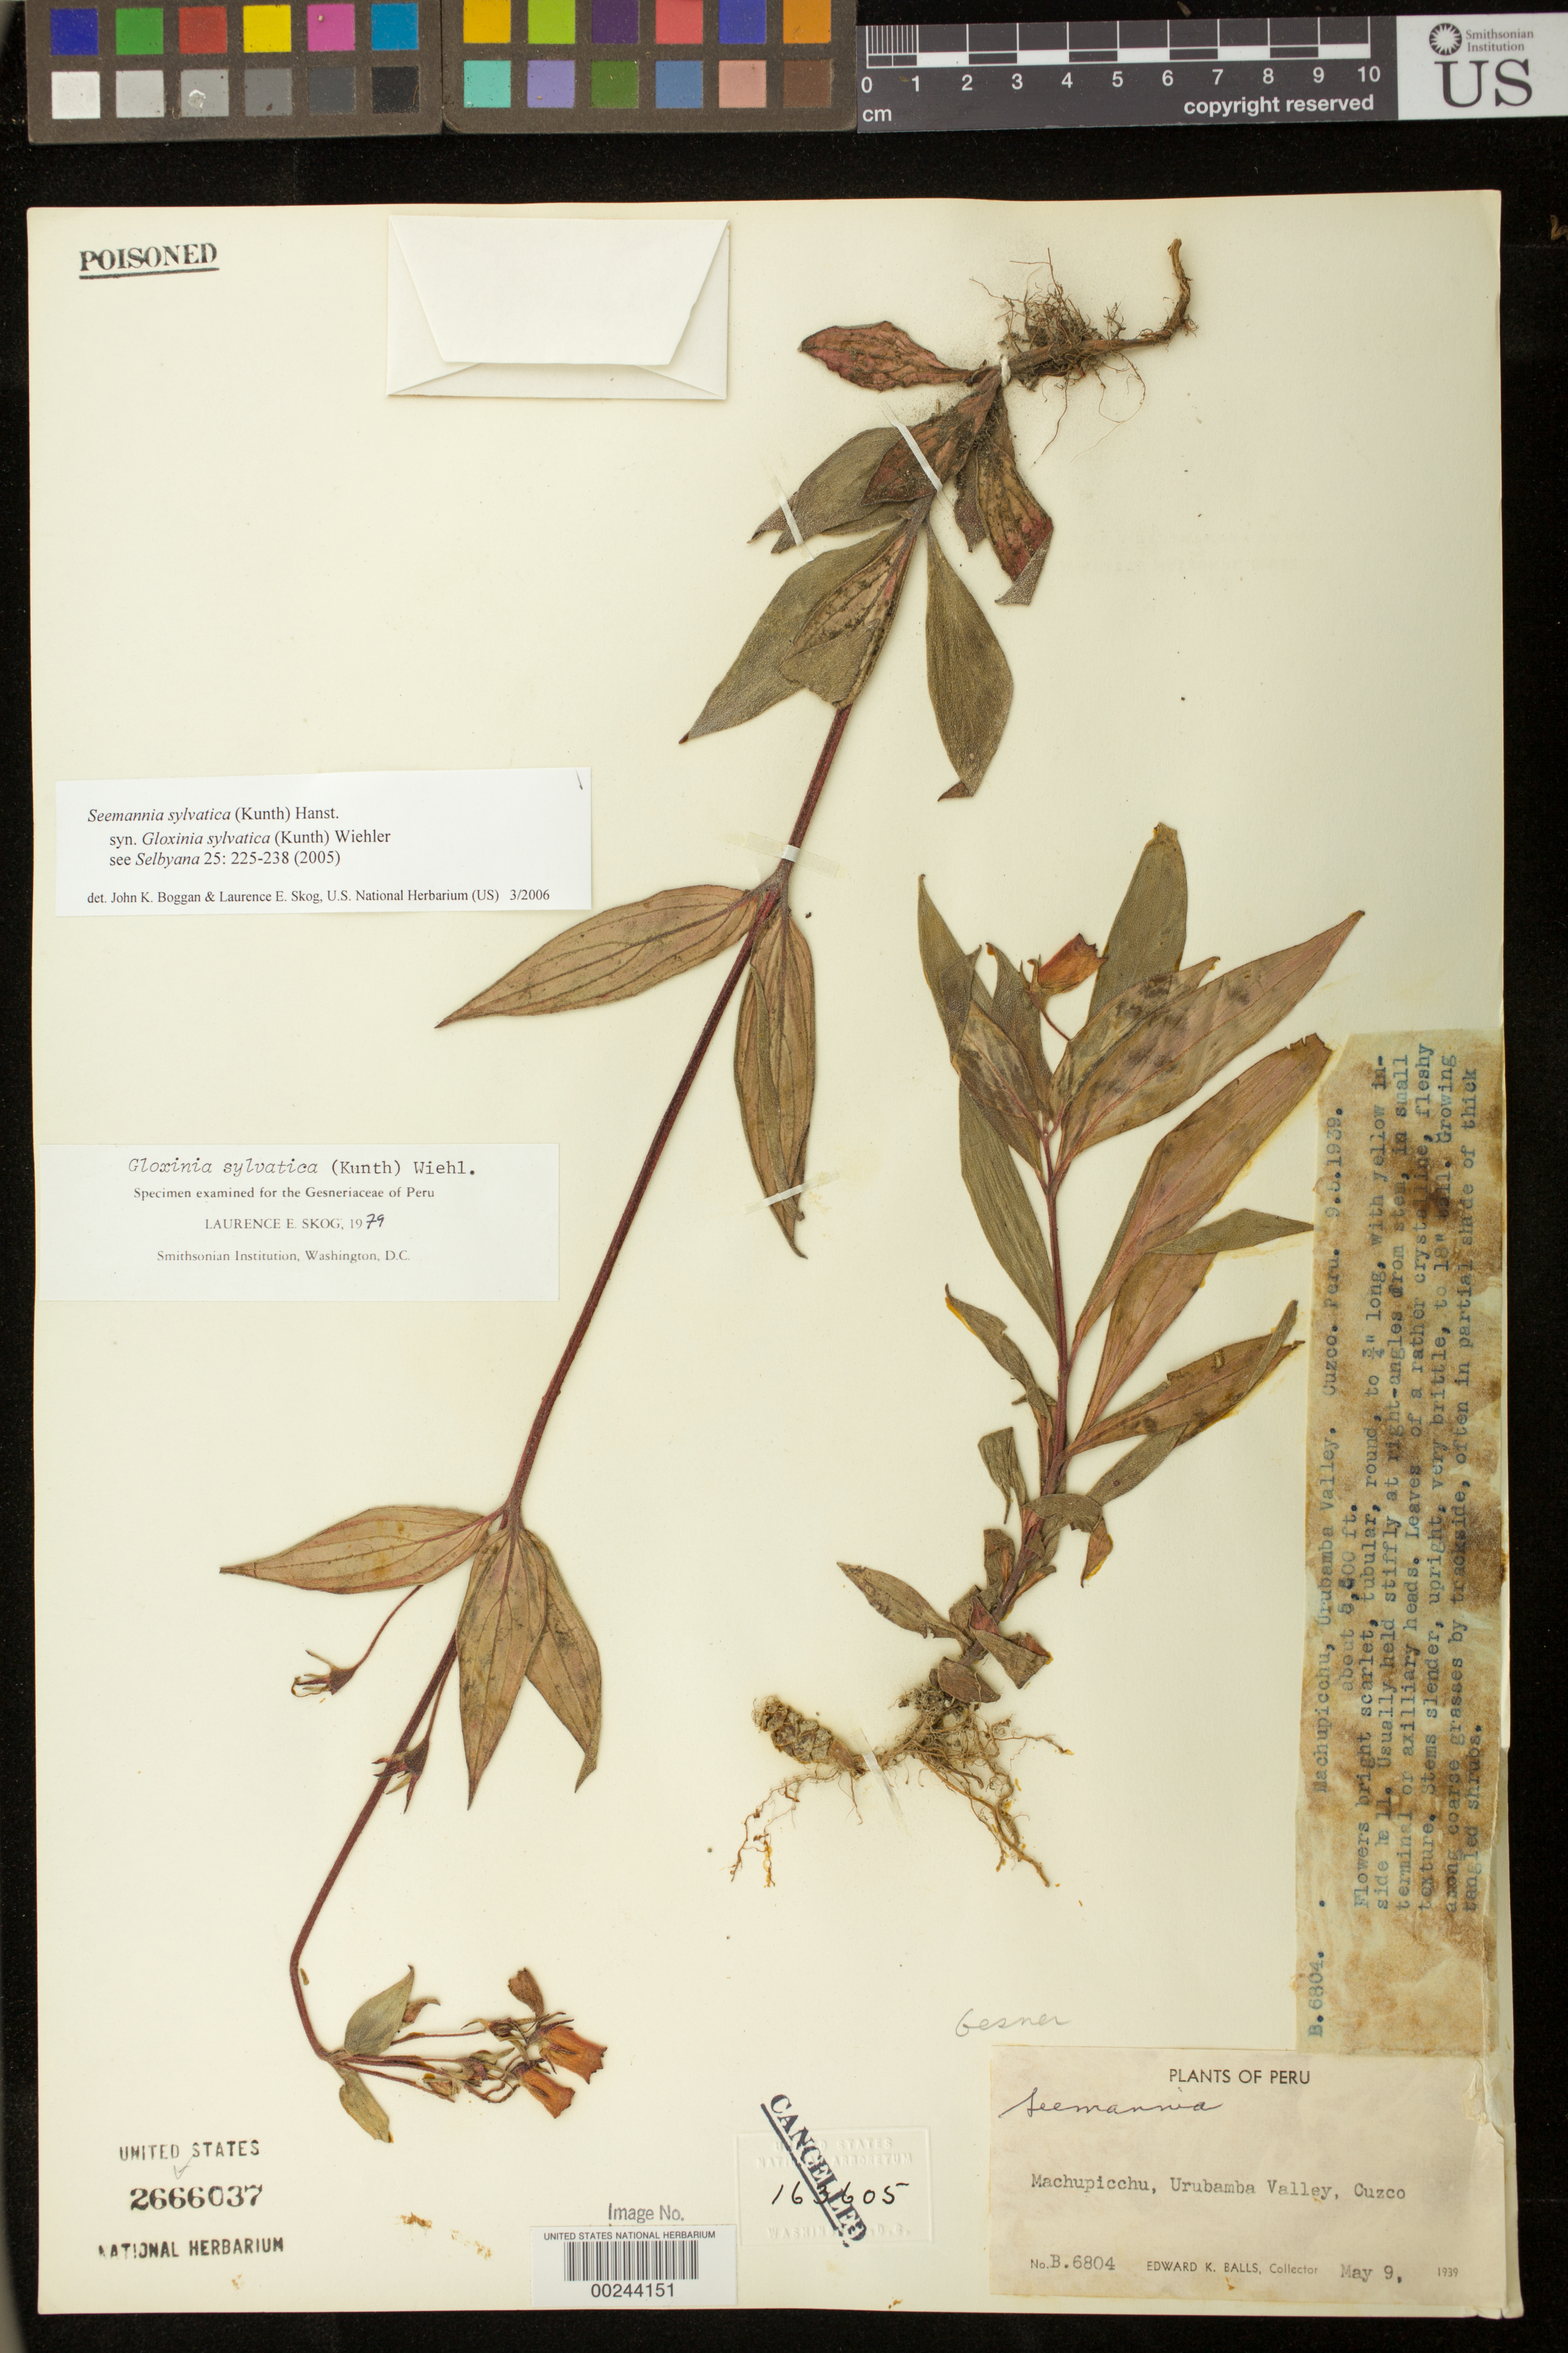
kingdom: Plantae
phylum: Tracheophyta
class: Magnoliopsida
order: Lamiales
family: Gesneriaceae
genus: Seemannia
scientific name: Seemannia sylvatica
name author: (Kunth) Hanst.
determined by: Boggan, J. K.; Skog, L. E.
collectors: E. K. Balls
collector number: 6804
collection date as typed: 09 May 1939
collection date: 1939-05-09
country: Peru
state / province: Cusco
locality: Machupiccu, Urubamba Valley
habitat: Coarse grasses by trackside, often in partial shade of thick tangled shrubs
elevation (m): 1676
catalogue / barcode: US 2666037